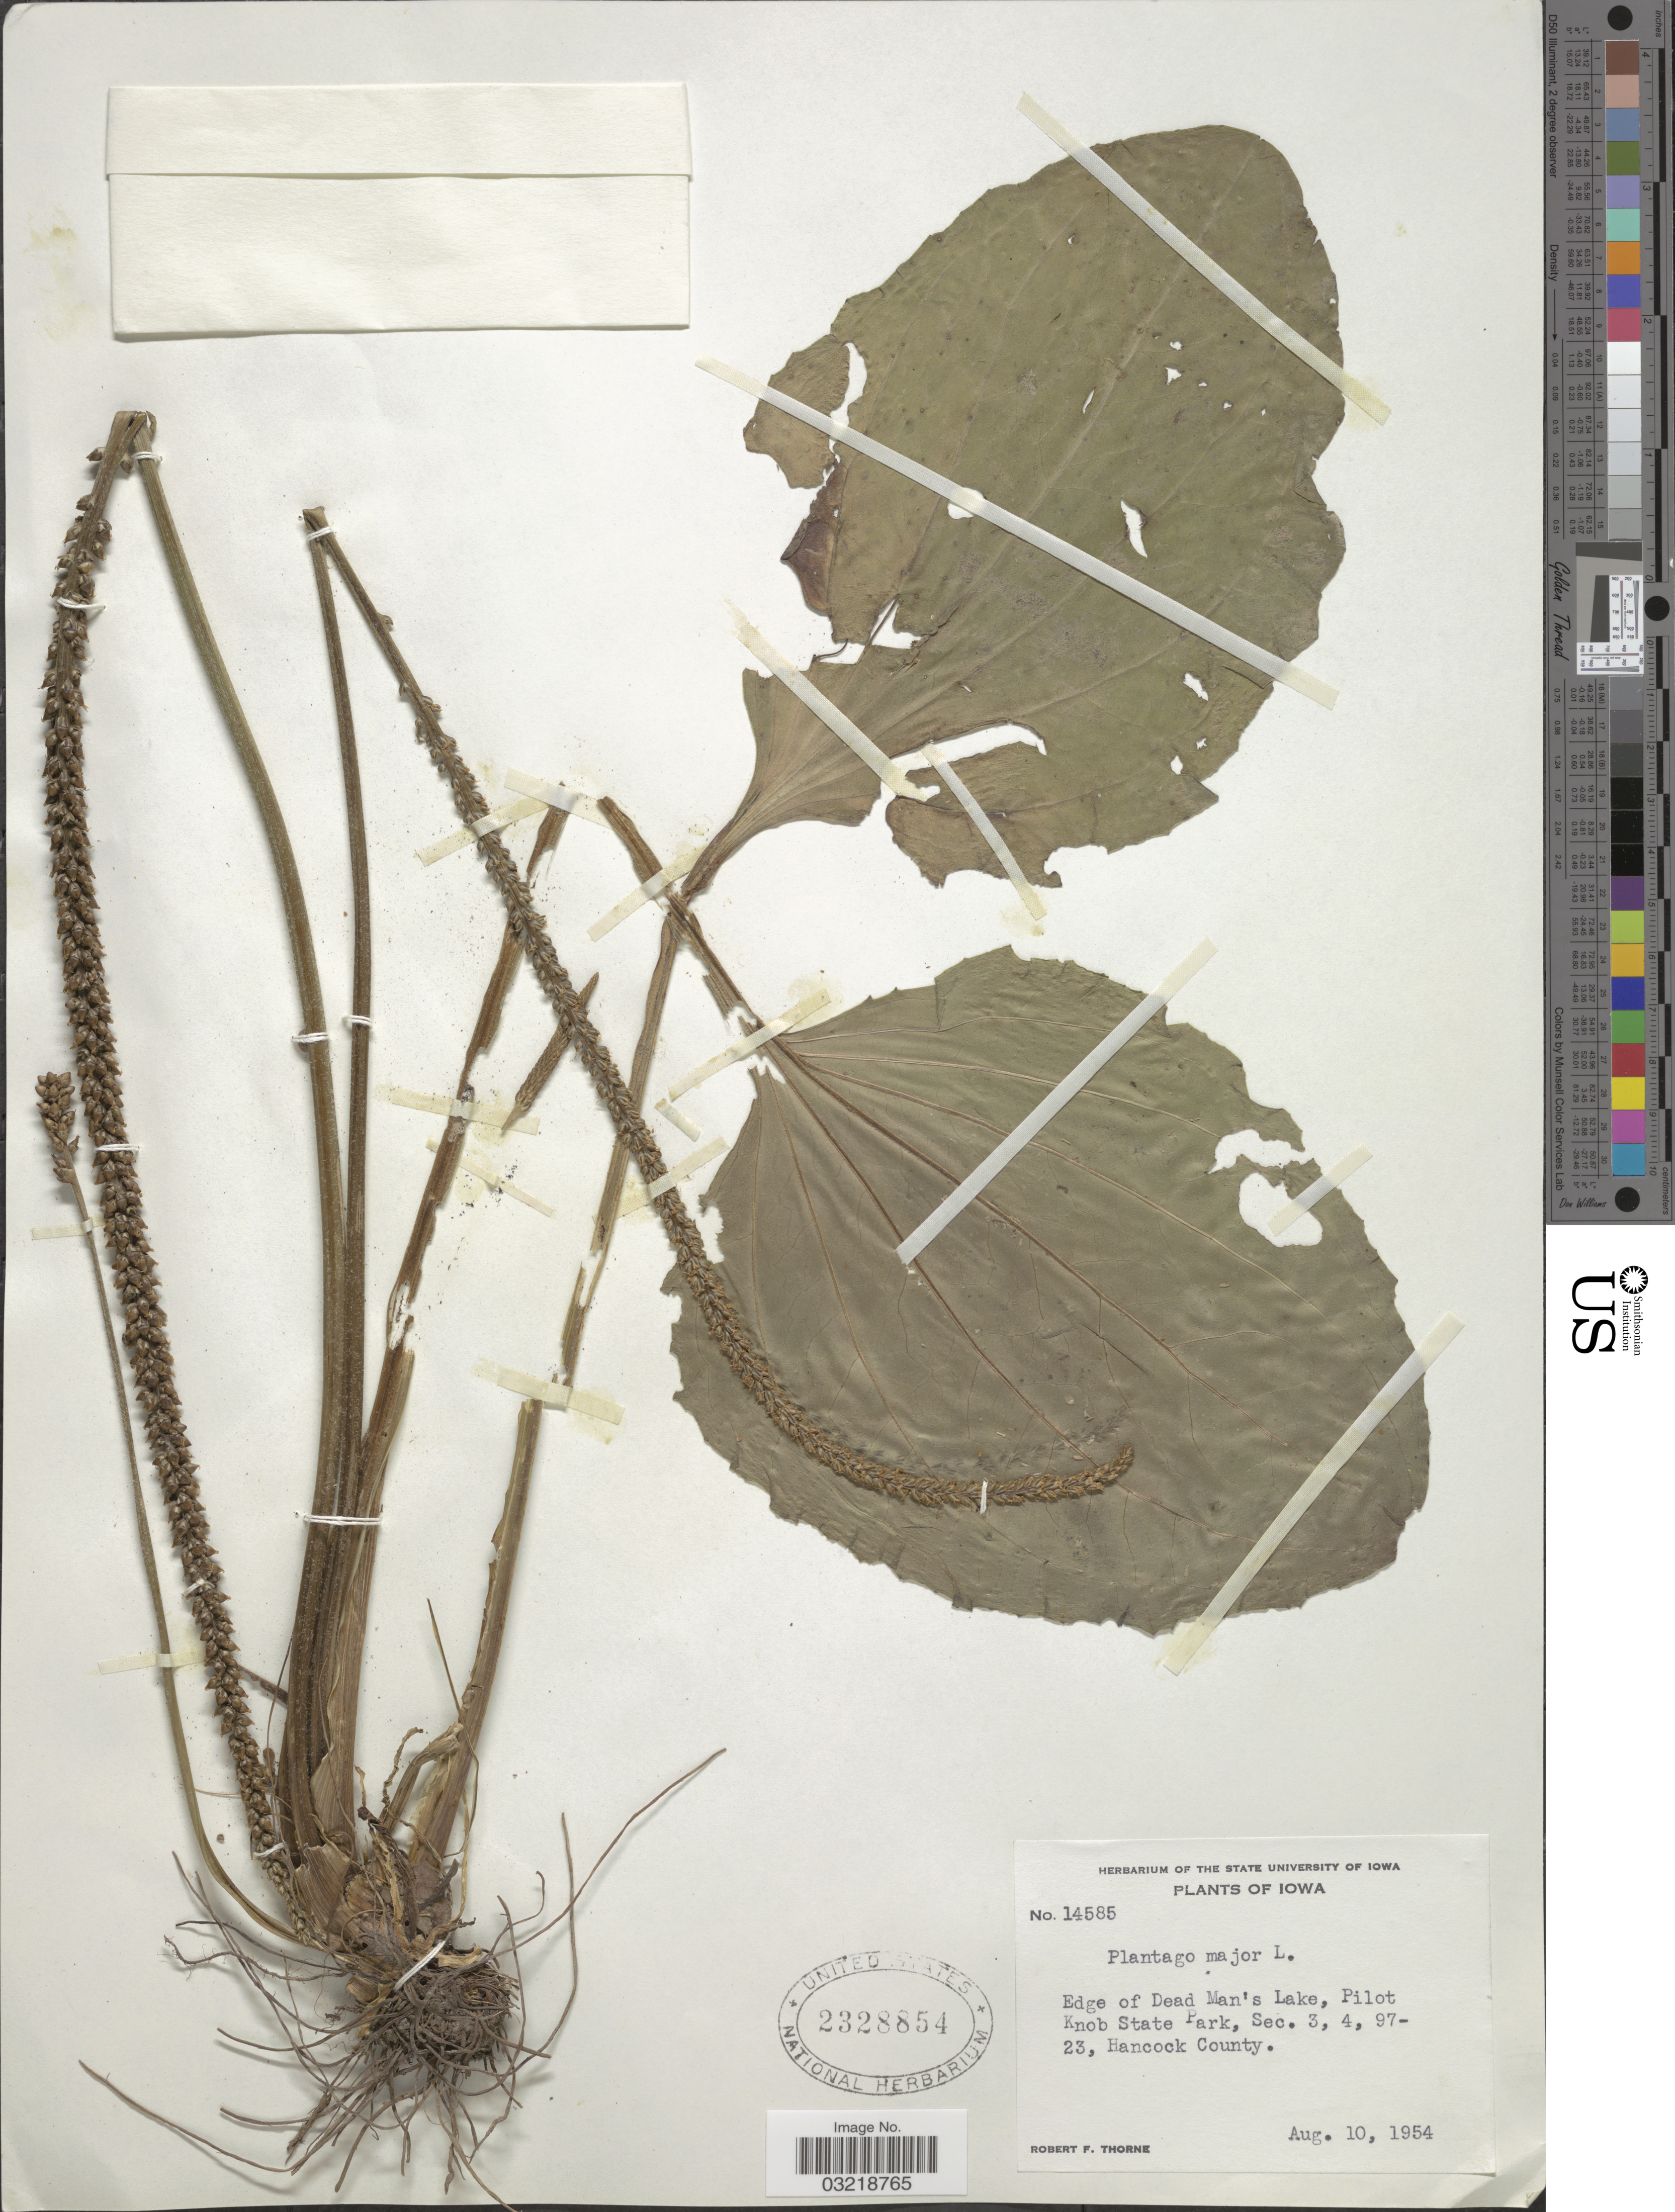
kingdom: Plantae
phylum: Tracheophyta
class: Magnoliopsida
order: Lamiales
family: Plantaginaceae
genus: Plantago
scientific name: Plantago major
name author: L.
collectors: R. F. Thorne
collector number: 14585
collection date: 1954-08-10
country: United States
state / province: Iowa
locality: Edge of Dead Man's Lake, Pilot Knob State Park, Sec. 3, 4, 97-23, Hancock County.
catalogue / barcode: US 2328854